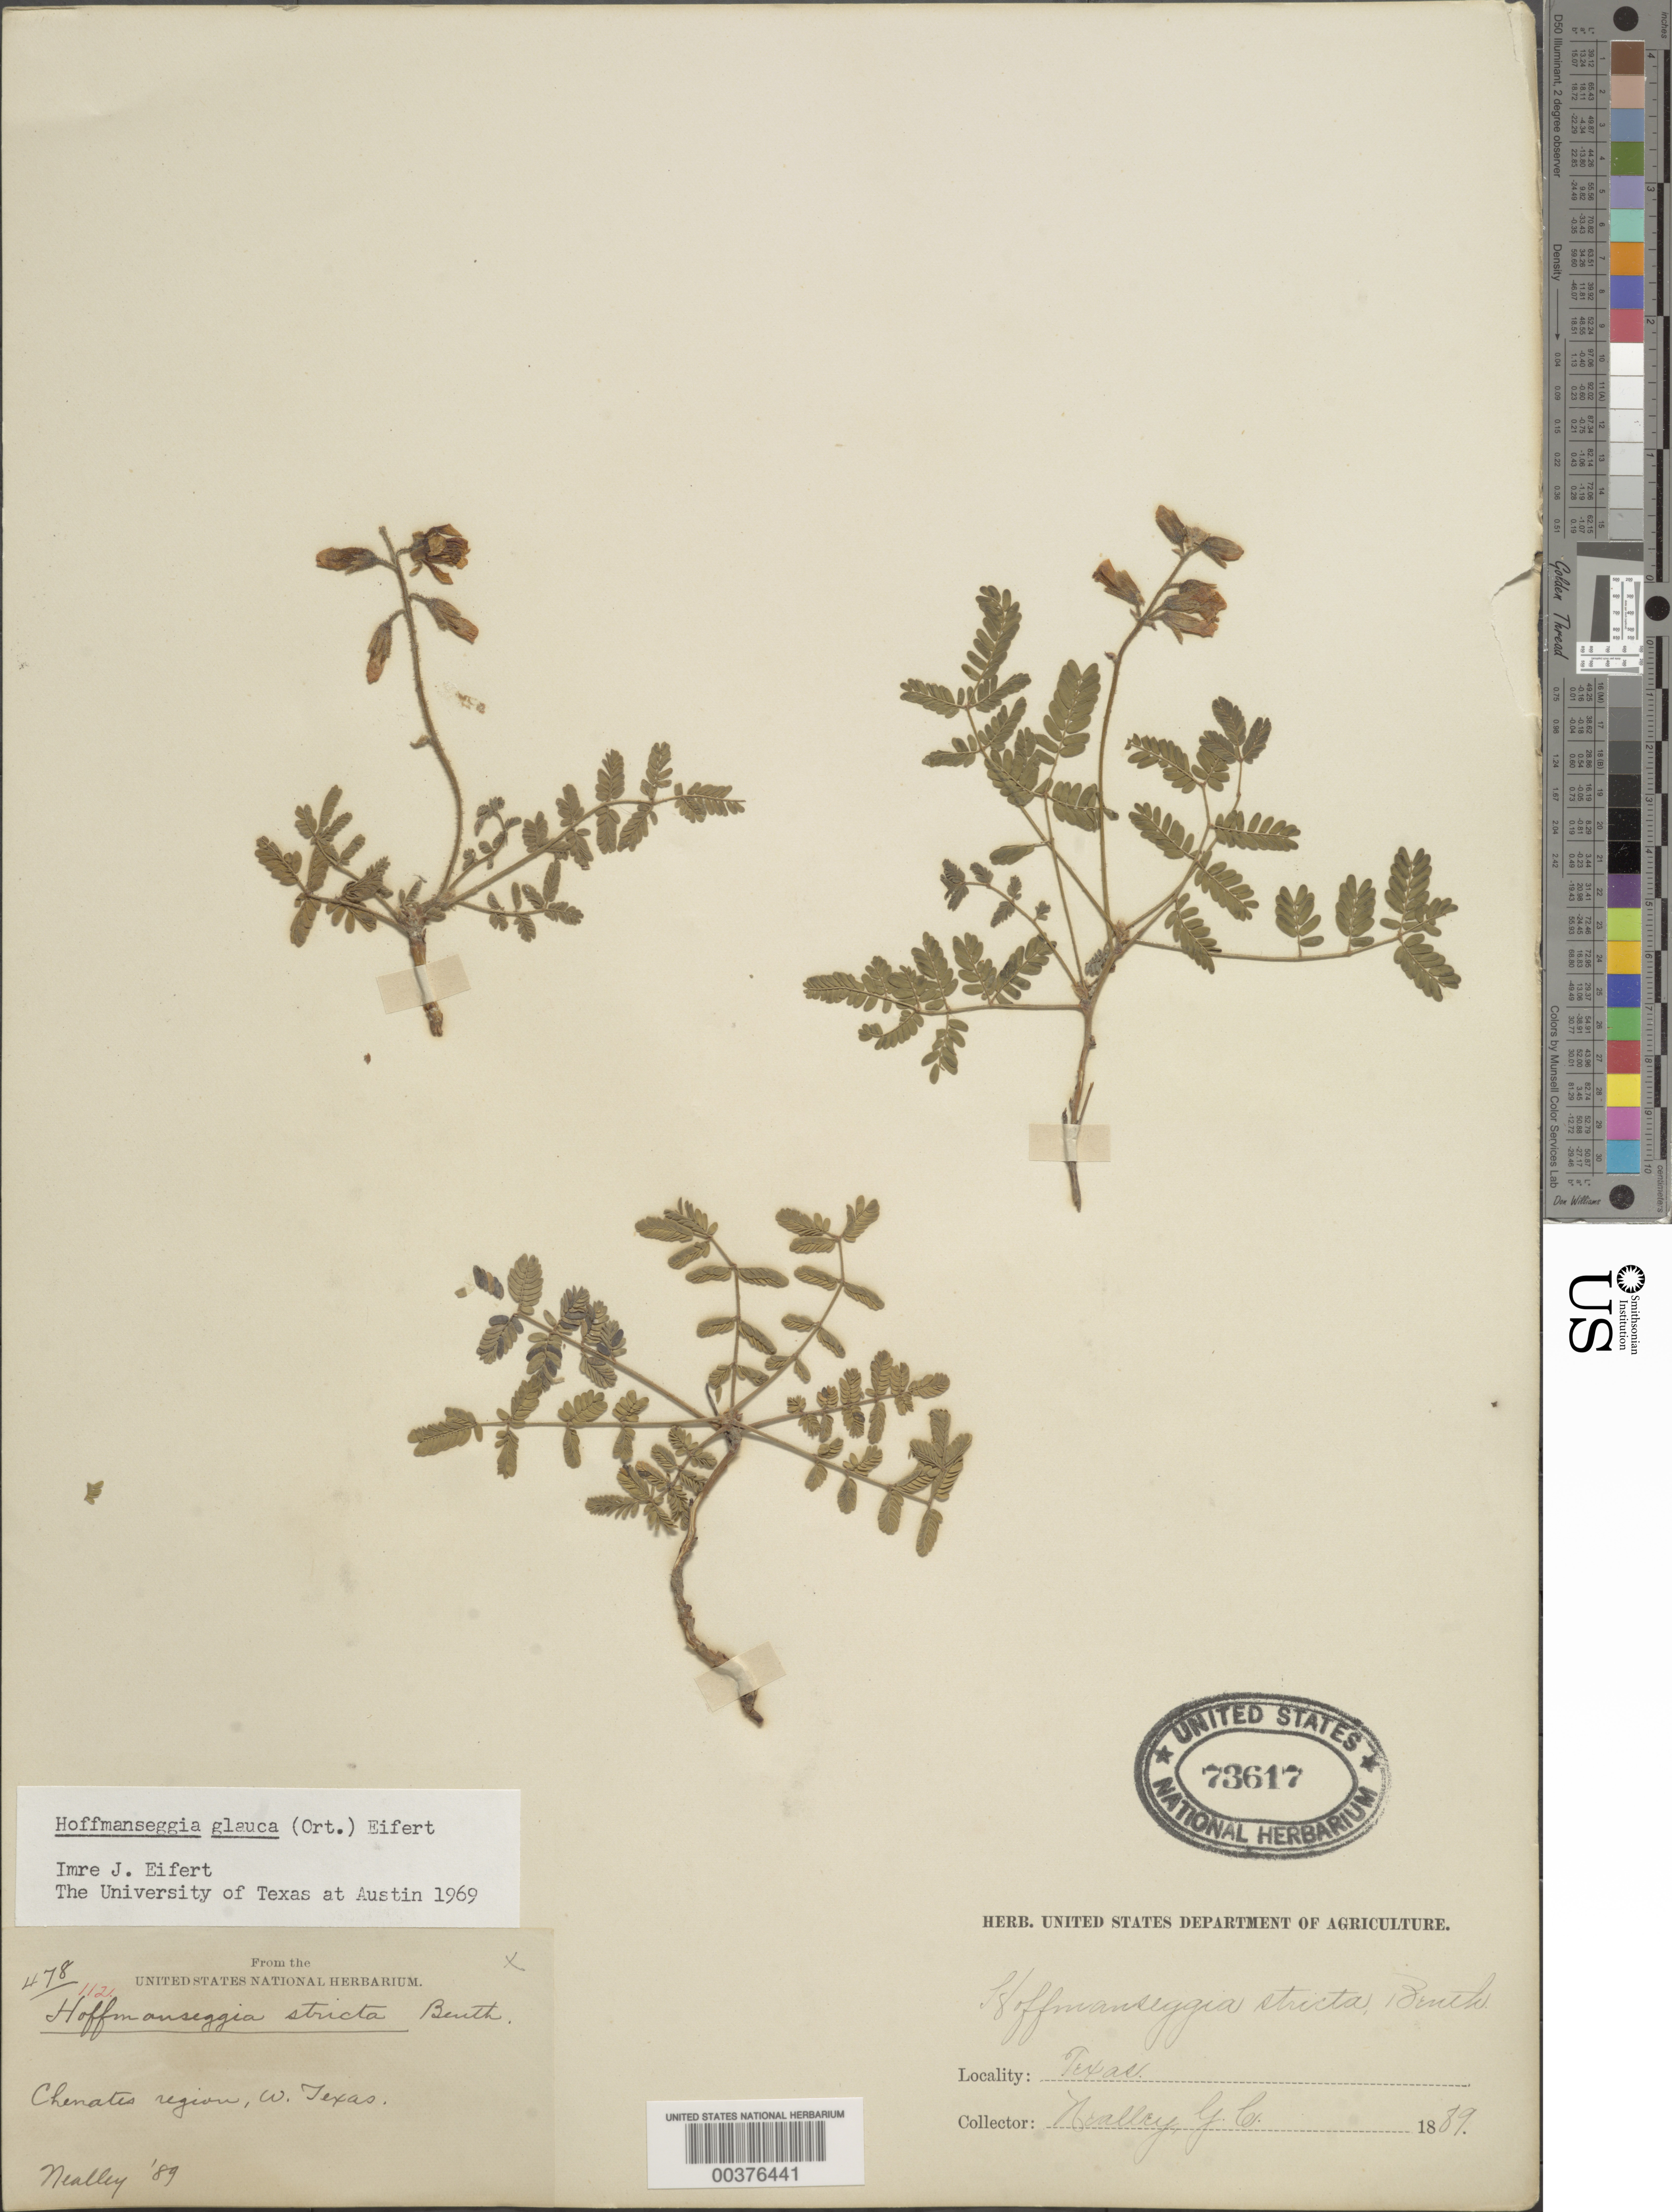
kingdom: Plantae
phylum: Tracheophyta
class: Magnoliopsida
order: Fabales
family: Fabaceae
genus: Hoffmannseggia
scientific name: Hoffmannseggia glauca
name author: (Ortega) Eifert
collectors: G. C. Nealley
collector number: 478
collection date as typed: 1889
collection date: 1889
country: United States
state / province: Texas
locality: Chenates region, w texas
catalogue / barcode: US 73617